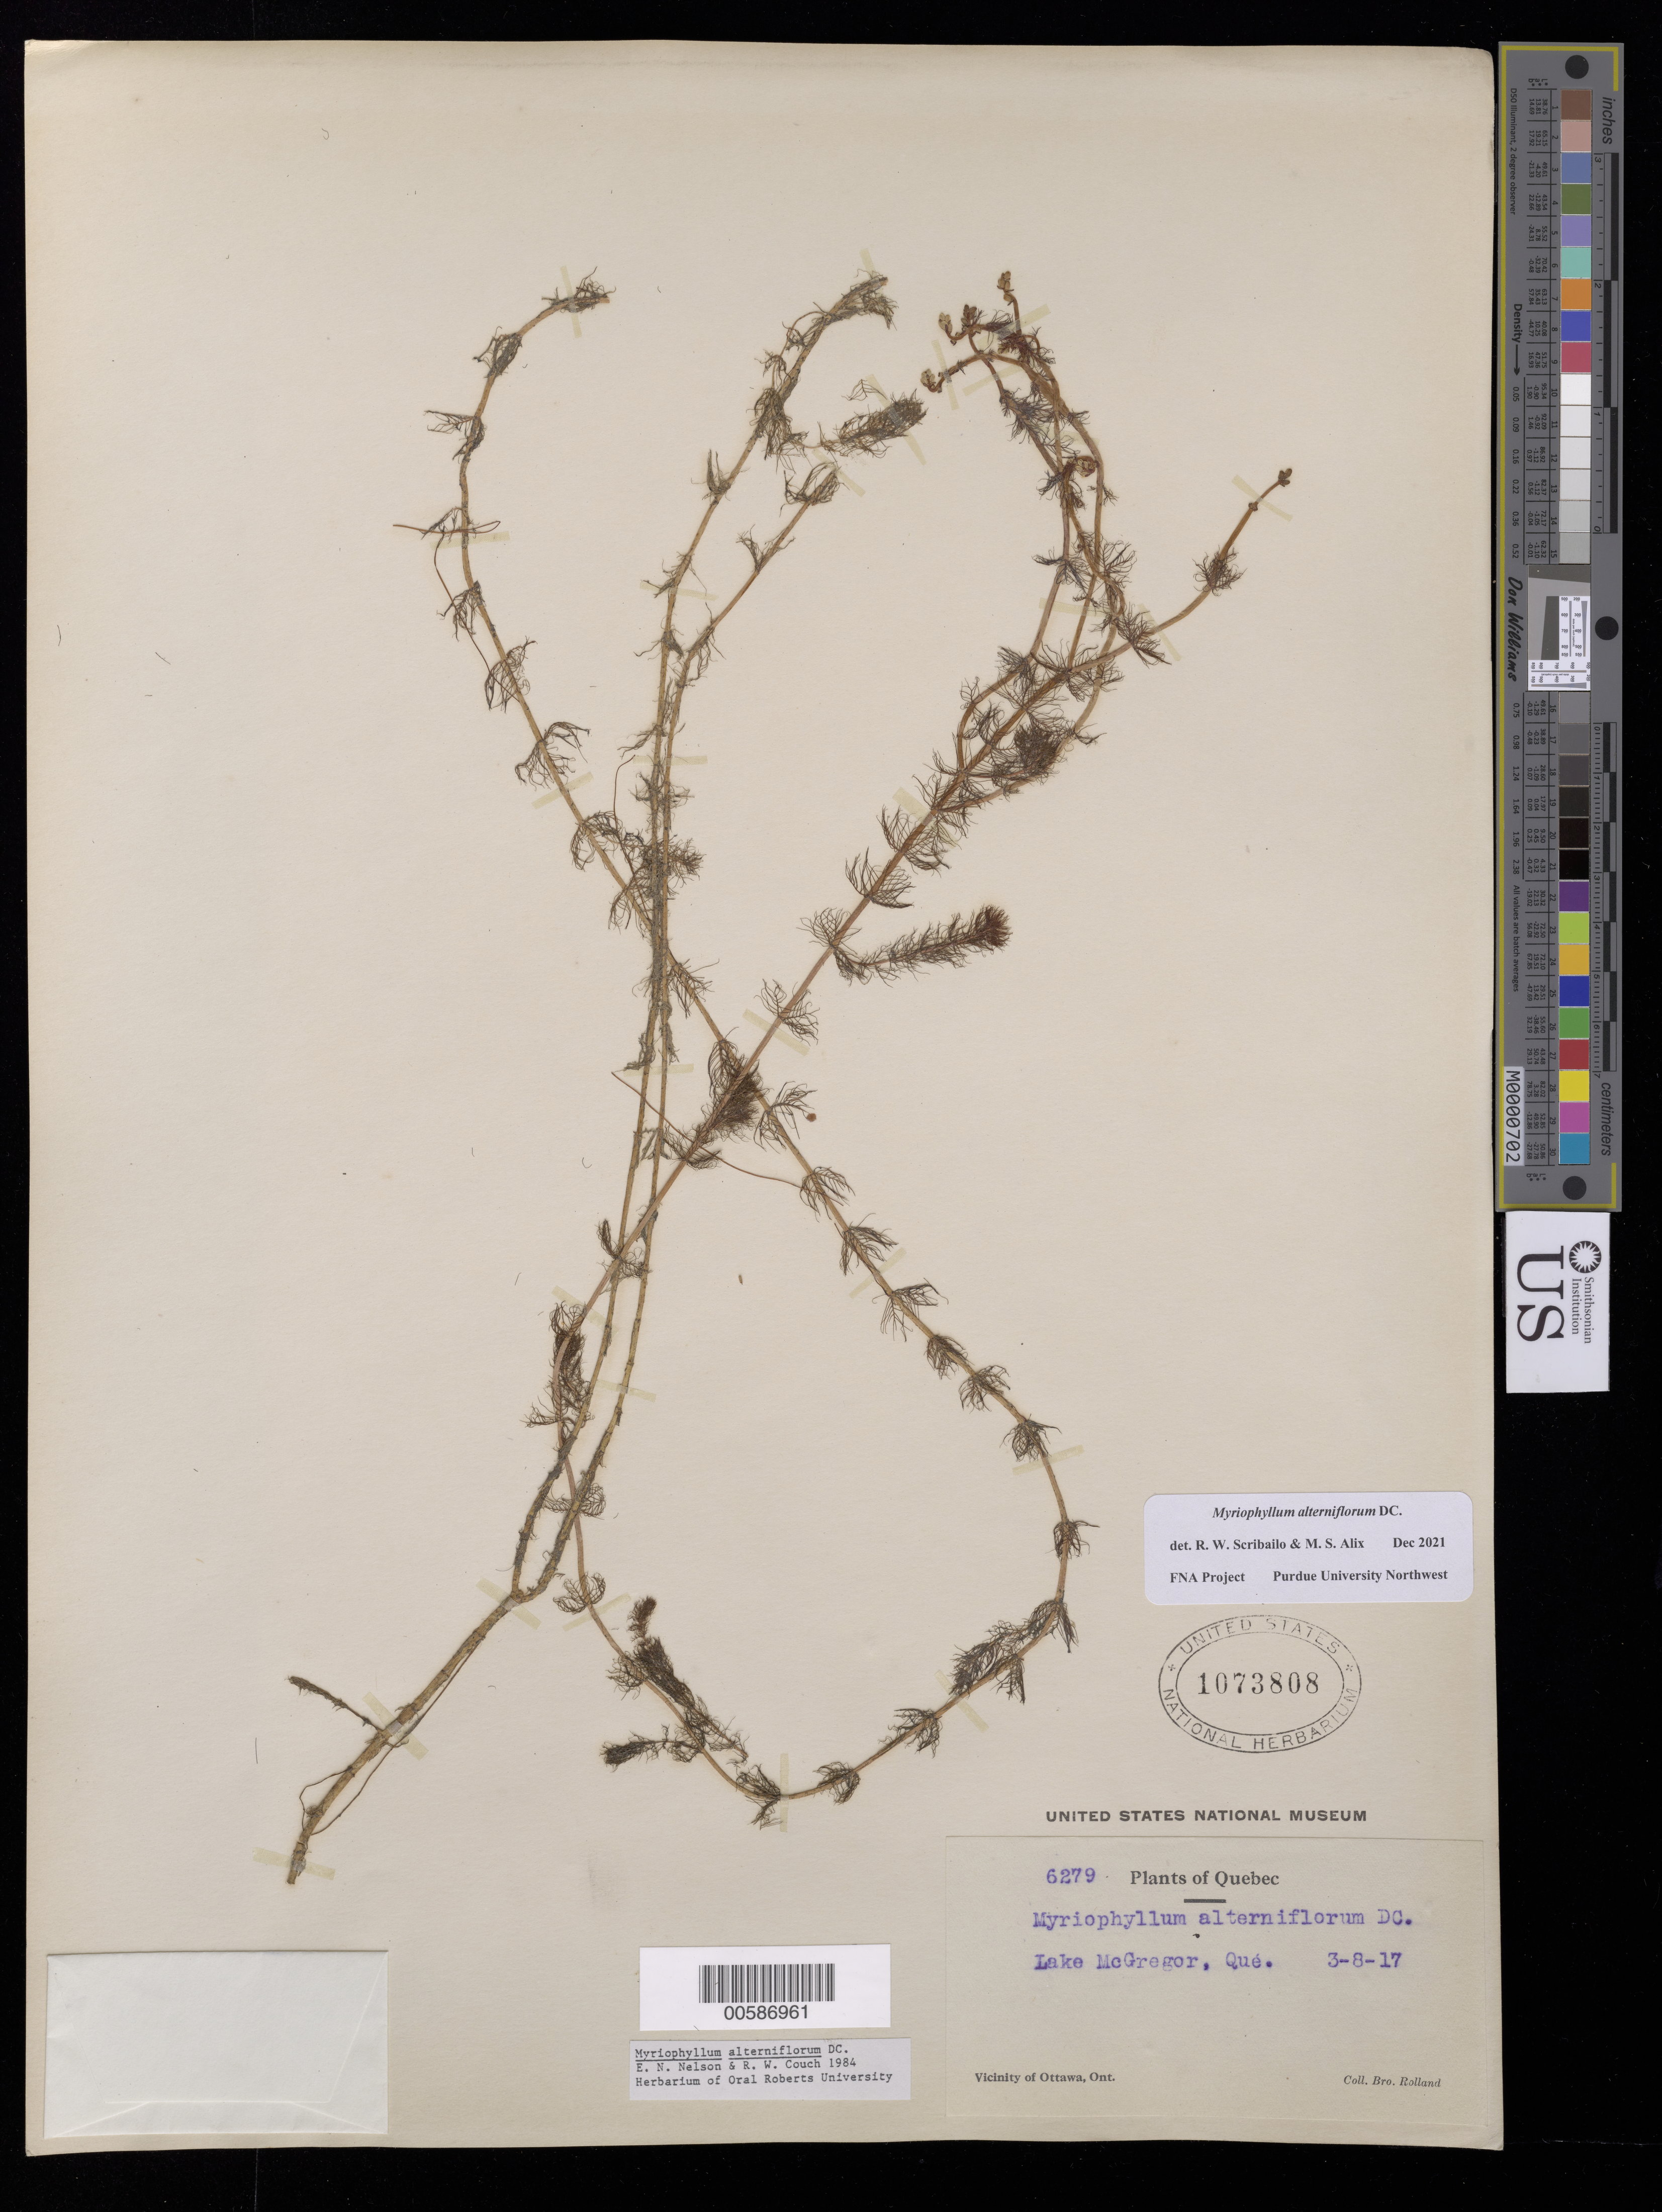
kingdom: Plantae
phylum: Tracheophyta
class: Magnoliopsida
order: Saxifragales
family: Haloragaceae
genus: Myriophyllum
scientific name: Myriophyllum alterniflorum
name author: DC.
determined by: Scribailo, R. W.; Alix, M. S.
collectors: Rolland-Germain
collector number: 6279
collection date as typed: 03 Aug 1917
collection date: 1917-08-03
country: Canada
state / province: Quebec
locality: Lake McGregor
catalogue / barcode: US 1073808